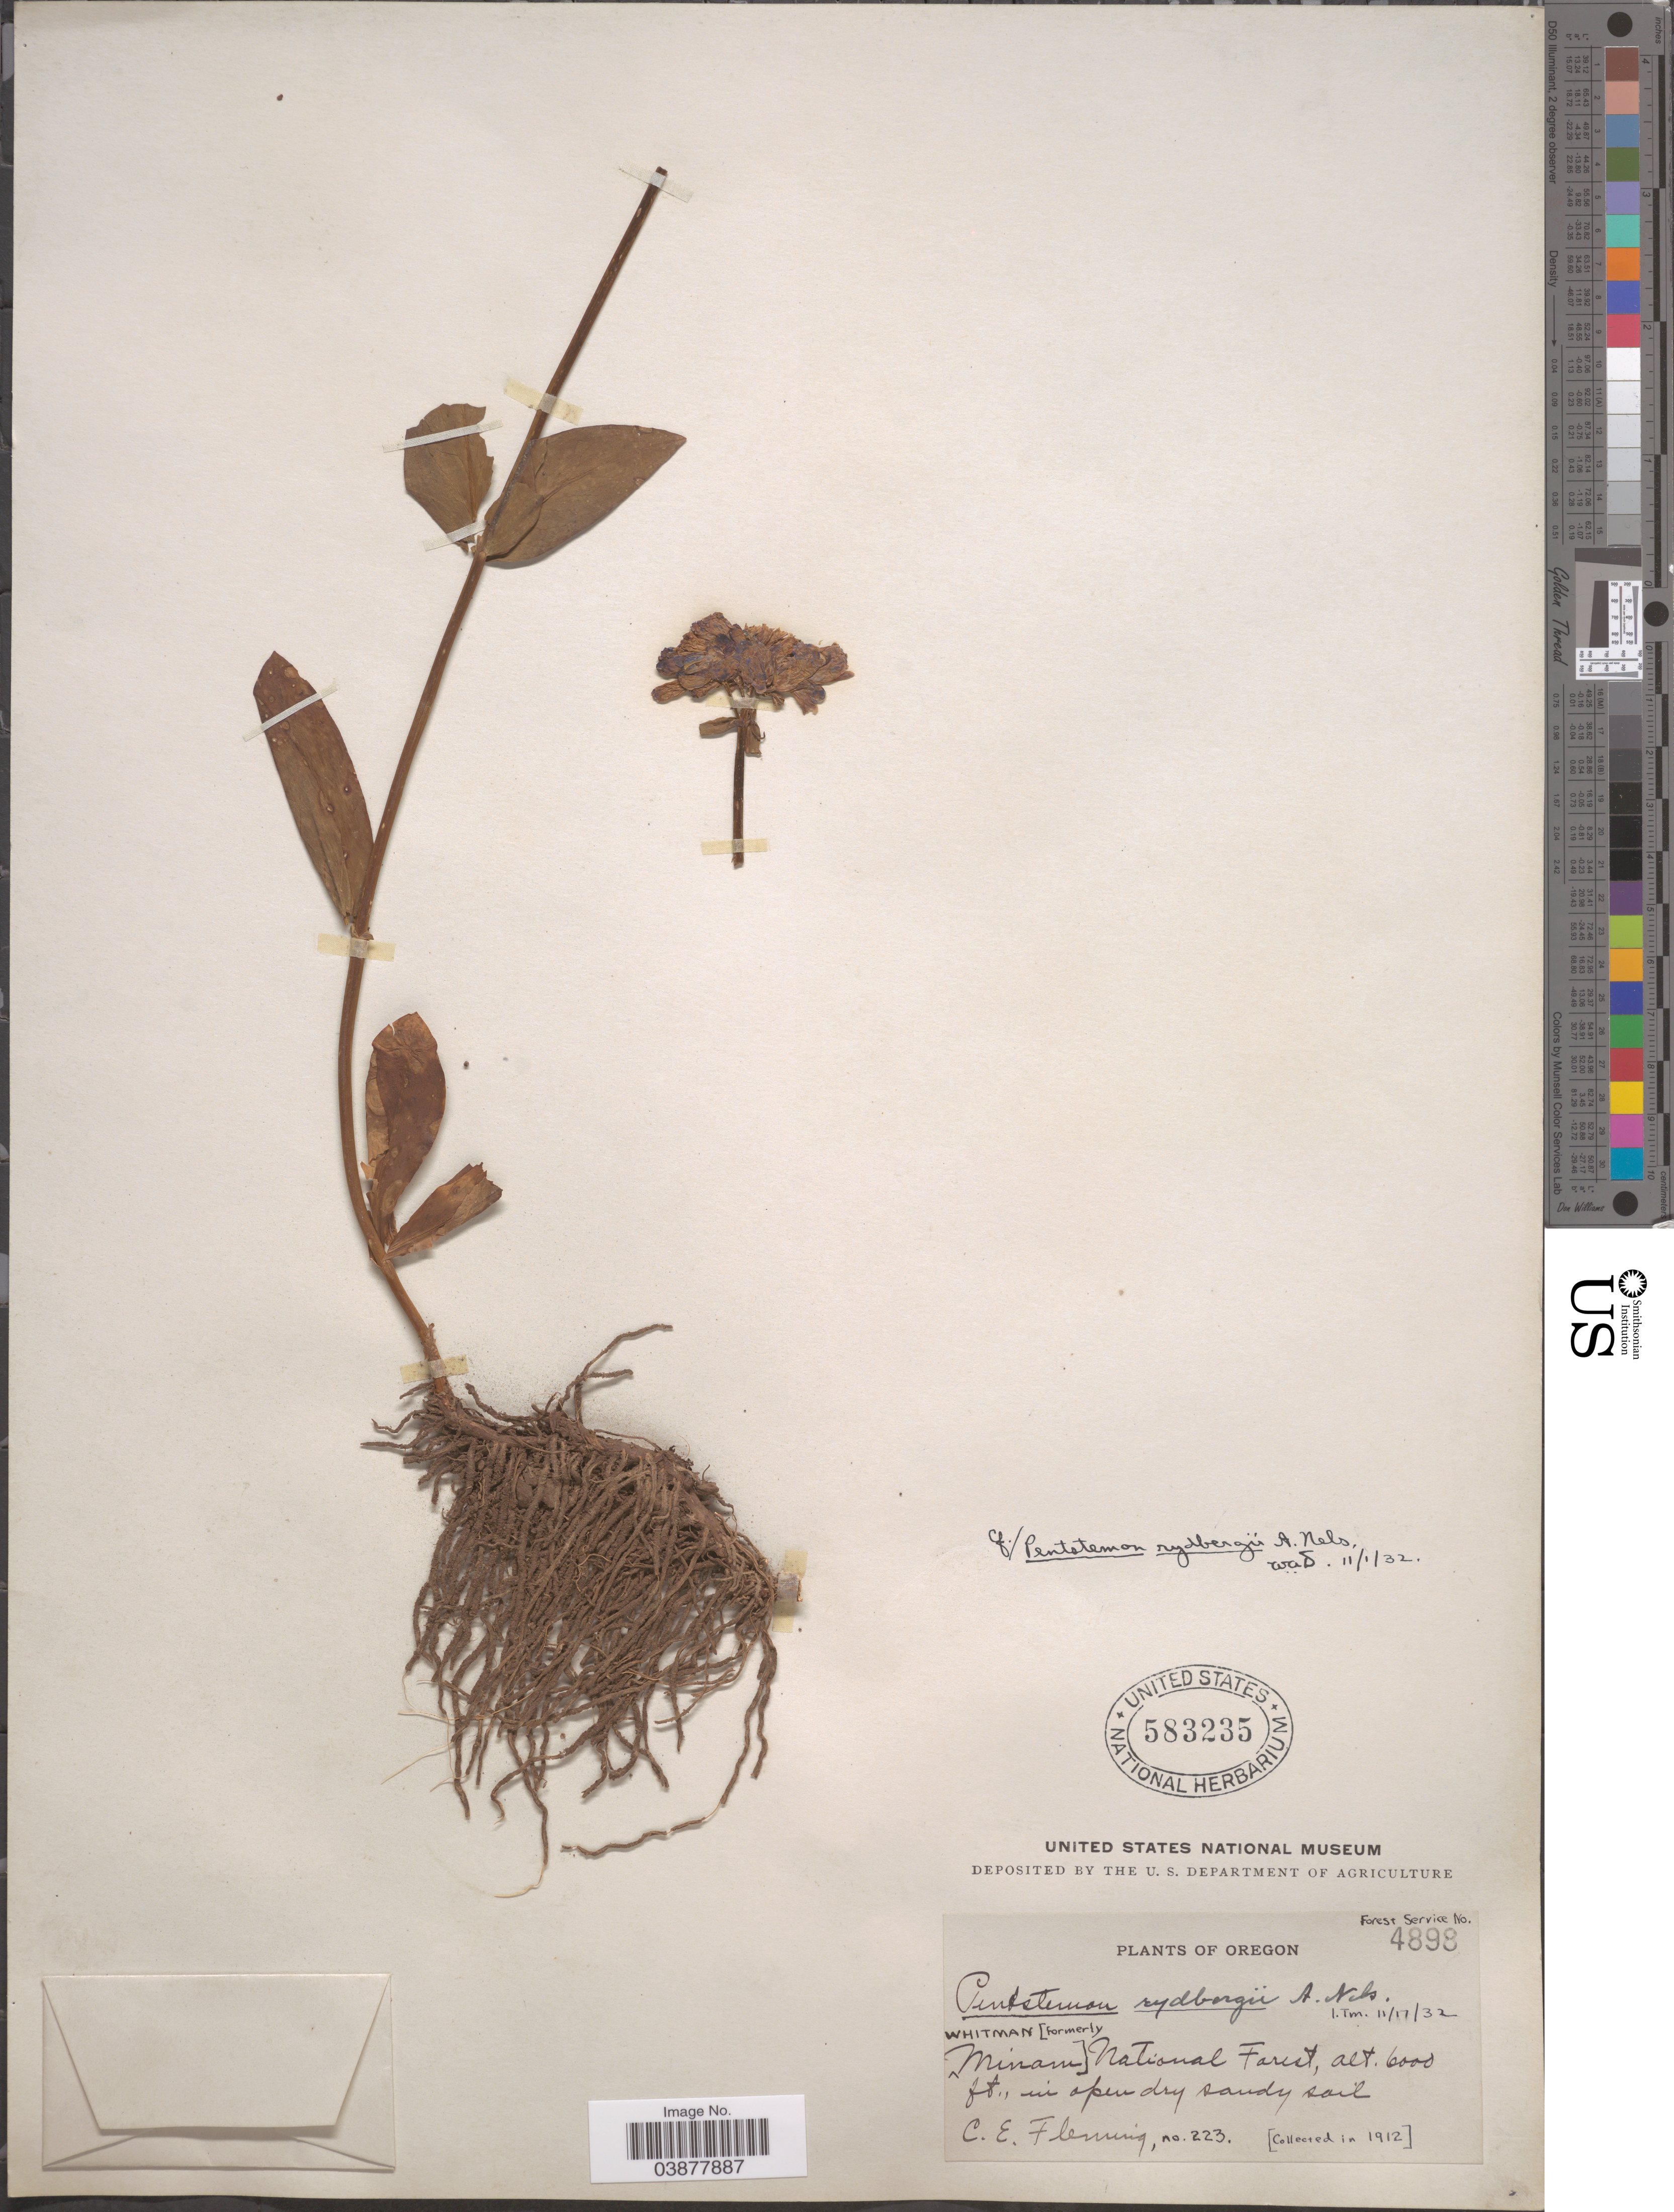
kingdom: Plantae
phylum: Tracheophyta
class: Magnoliopsida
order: Lamiales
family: Plantaginaceae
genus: Penstemon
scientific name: Penstemon rydbergii var. oreocharis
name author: (Greene) N.H. Holmgren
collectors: C. Fleming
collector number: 223/4898?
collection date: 1912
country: United States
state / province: Oregon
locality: Whitman [formerly Minam] National Forest.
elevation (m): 1829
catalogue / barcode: US 583235